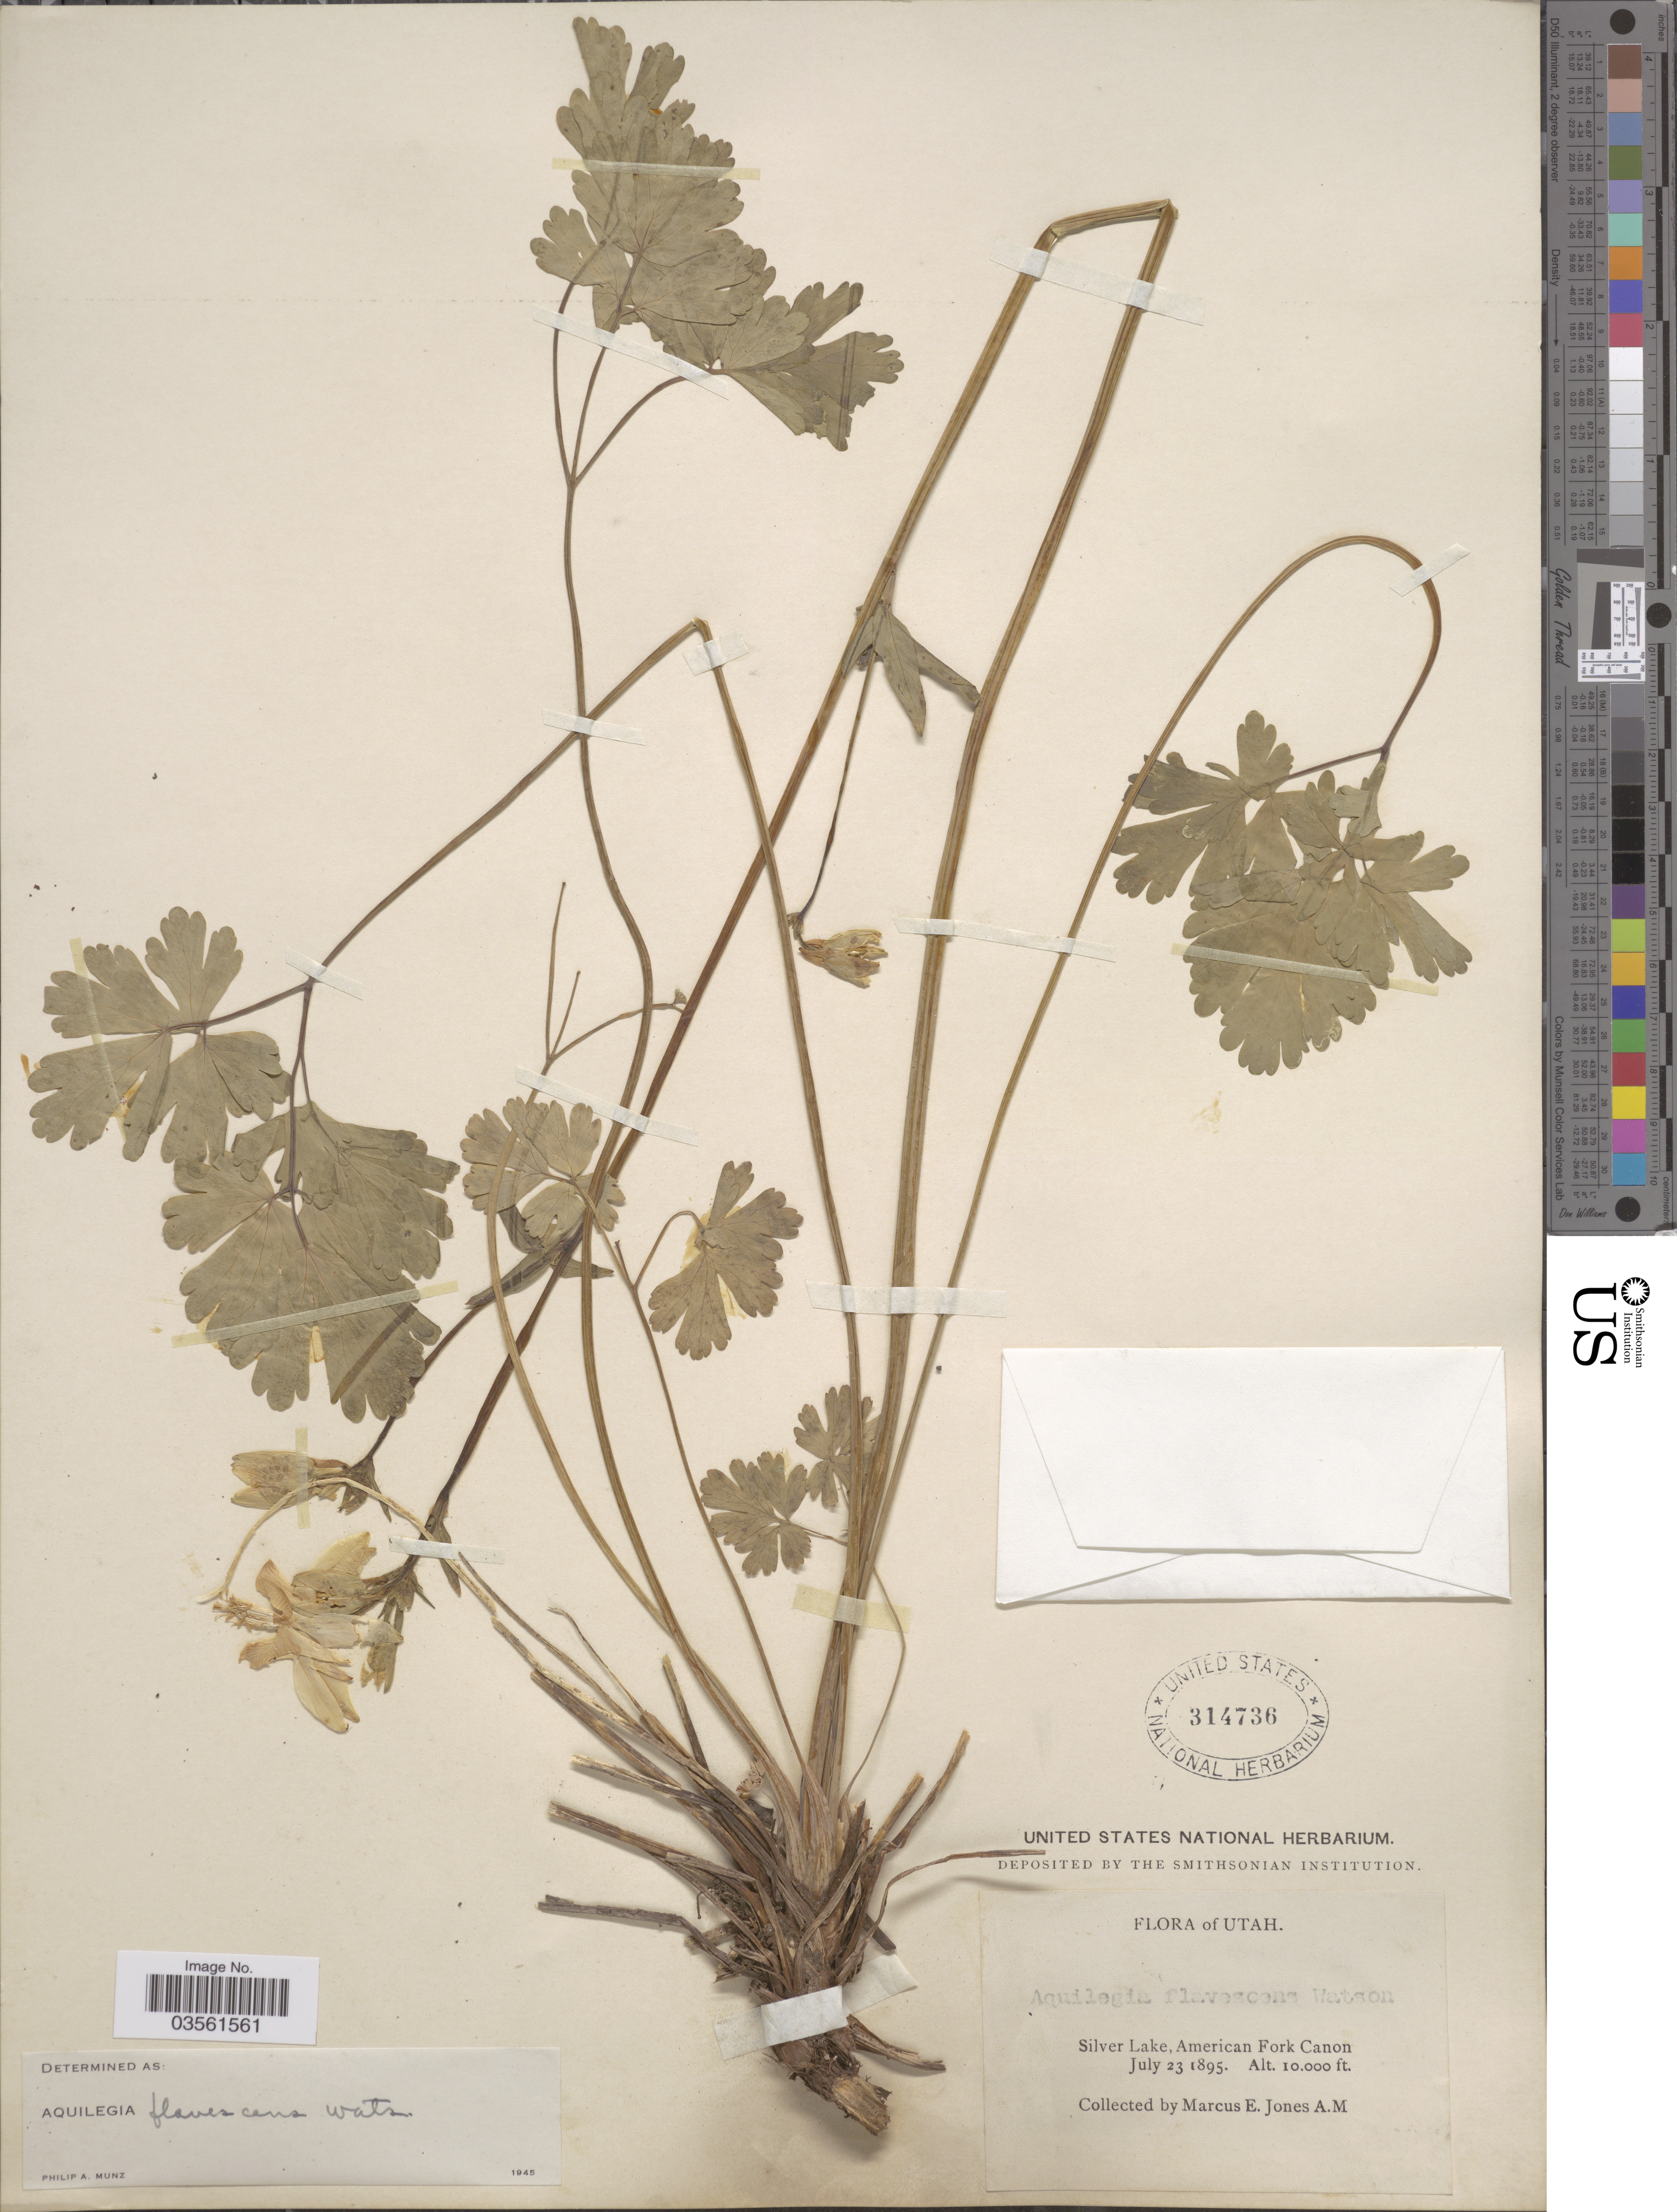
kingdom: Plantae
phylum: Tracheophyta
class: Magnoliopsida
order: Ranunculales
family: Ranunculaceae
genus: Aquilegia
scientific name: Aquilegia flavescens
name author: S. Watson in C. King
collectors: M. E. Jones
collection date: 1895-07-23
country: United States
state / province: Utah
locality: Silver Lake, American Fork Canon.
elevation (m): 3048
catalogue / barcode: US 314736